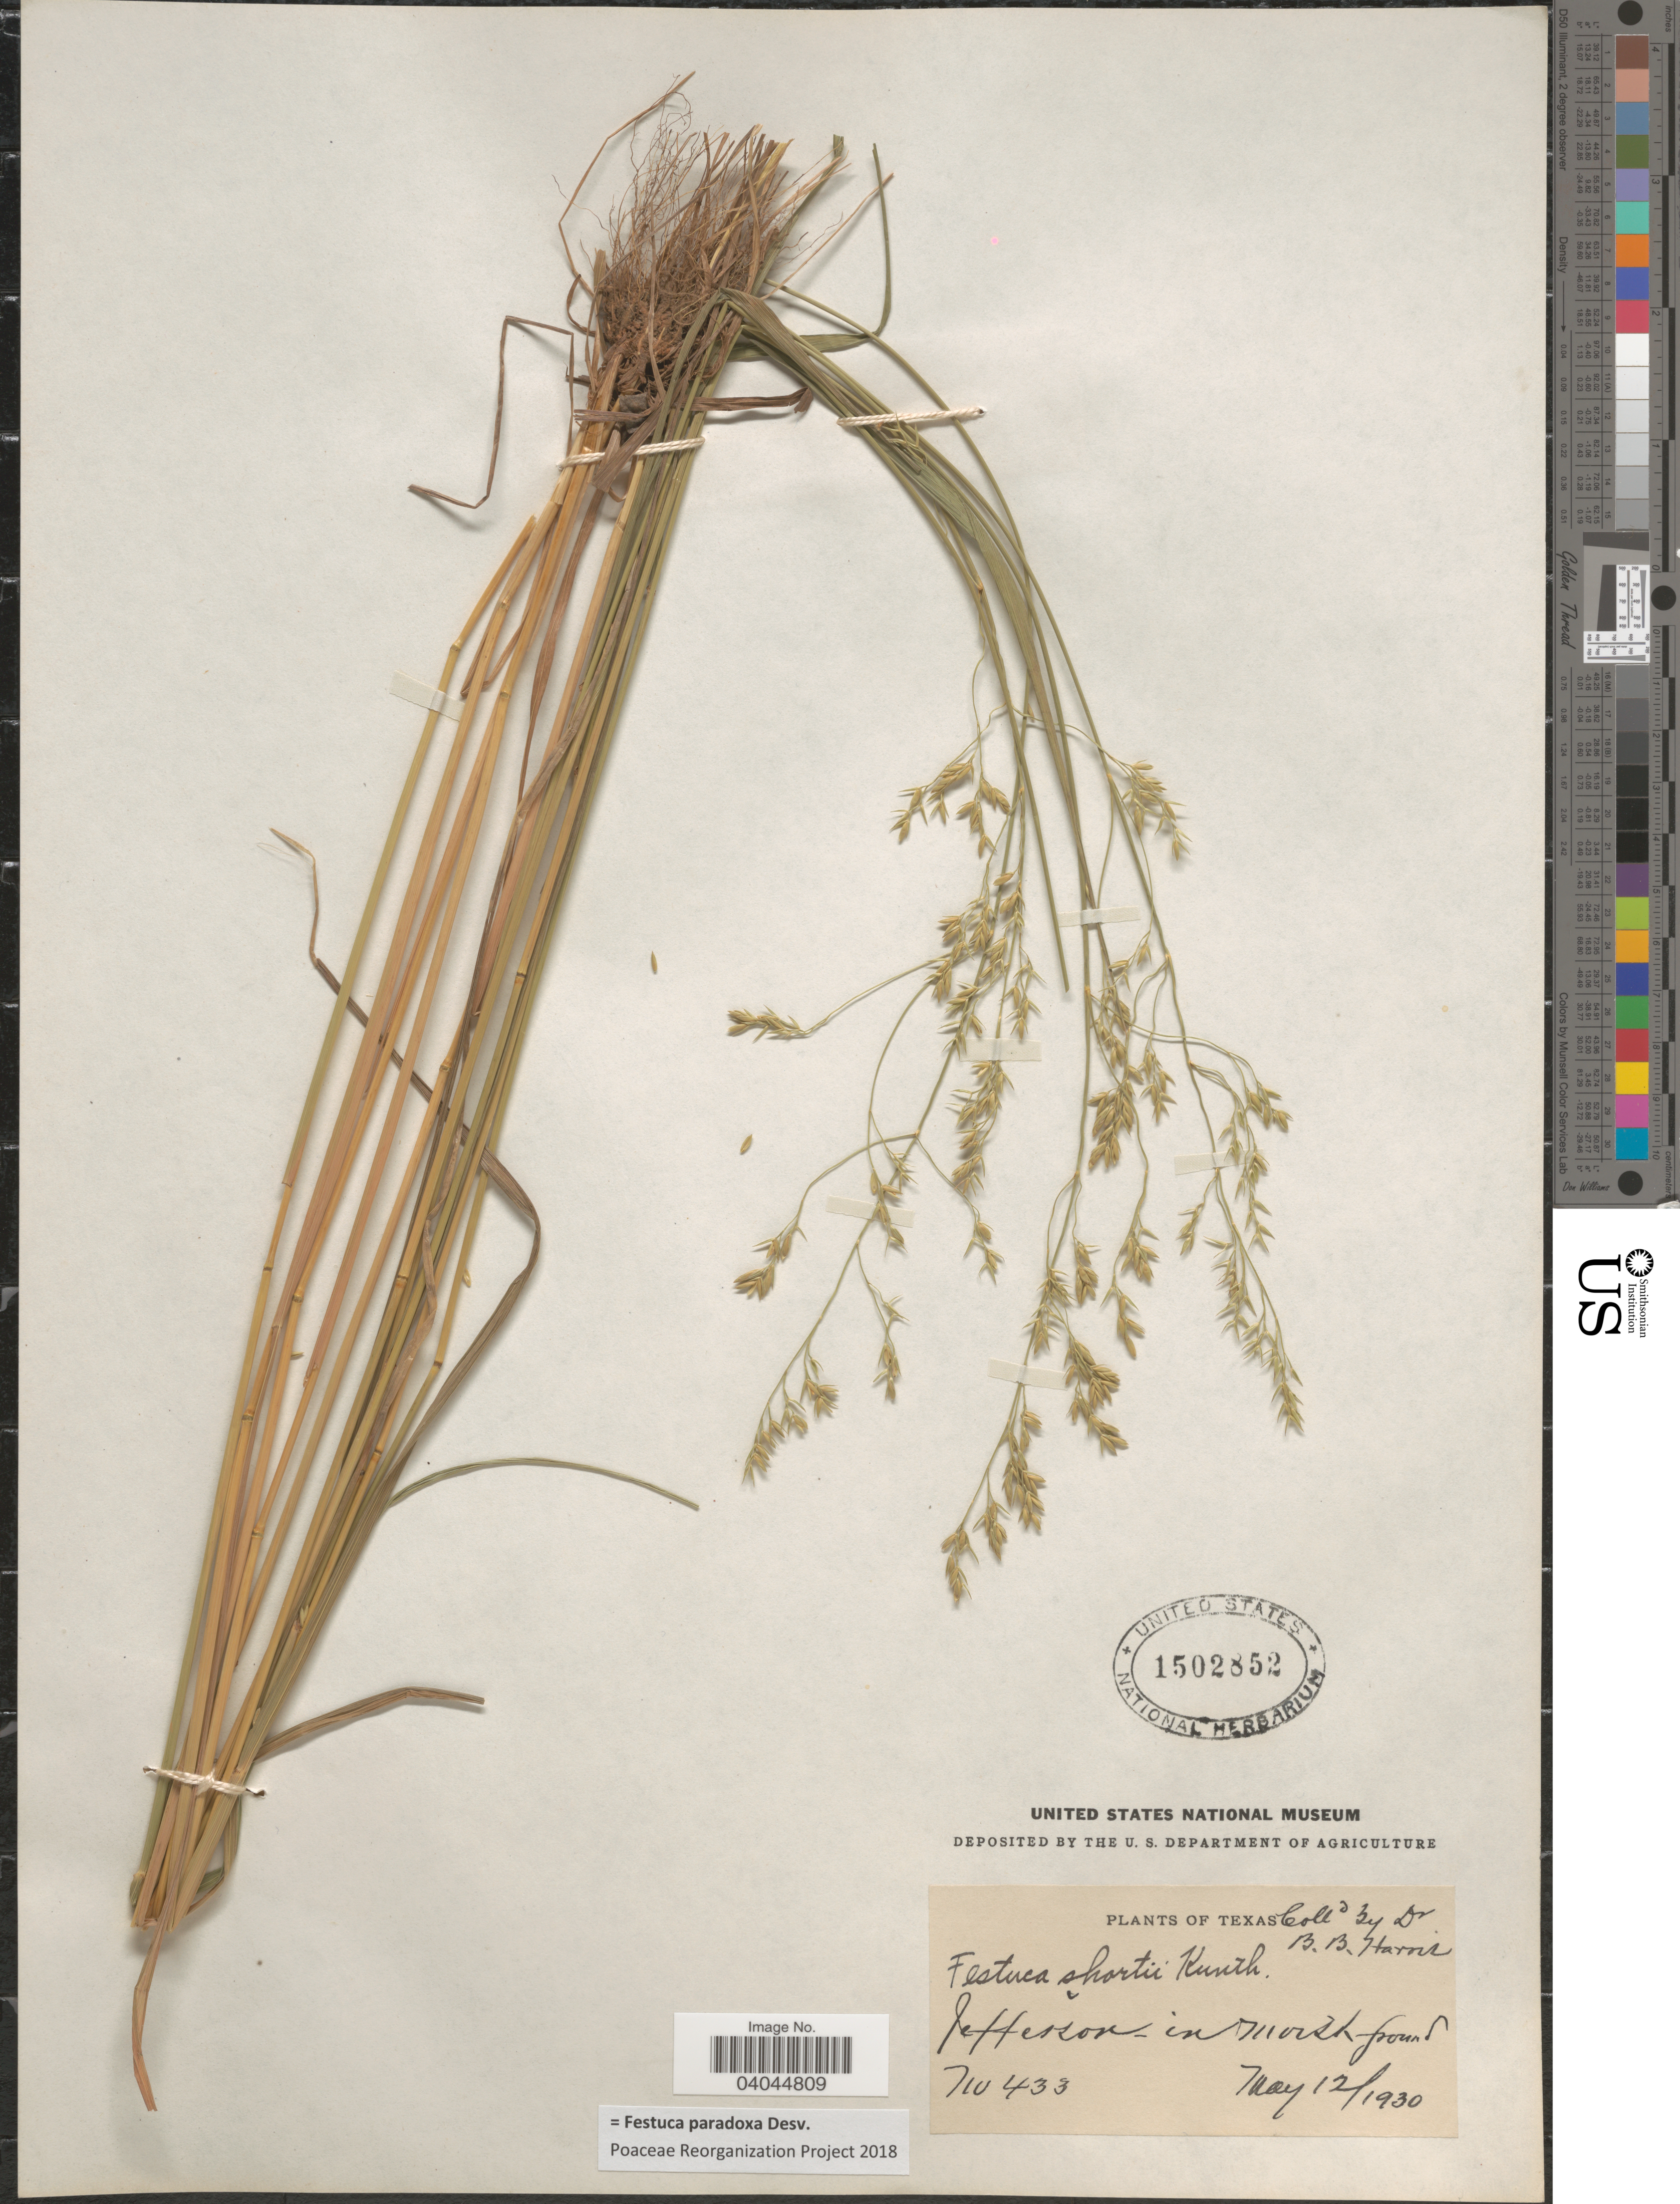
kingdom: Plantae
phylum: Tracheophyta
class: Liliopsida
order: Poales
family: Poaceae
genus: Festuca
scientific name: Festuca paradoxa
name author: Desv.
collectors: B. B. Harris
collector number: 710433*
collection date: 1930-05-12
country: United States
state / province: Texas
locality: Jefferson on moist ground.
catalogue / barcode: US 1502852